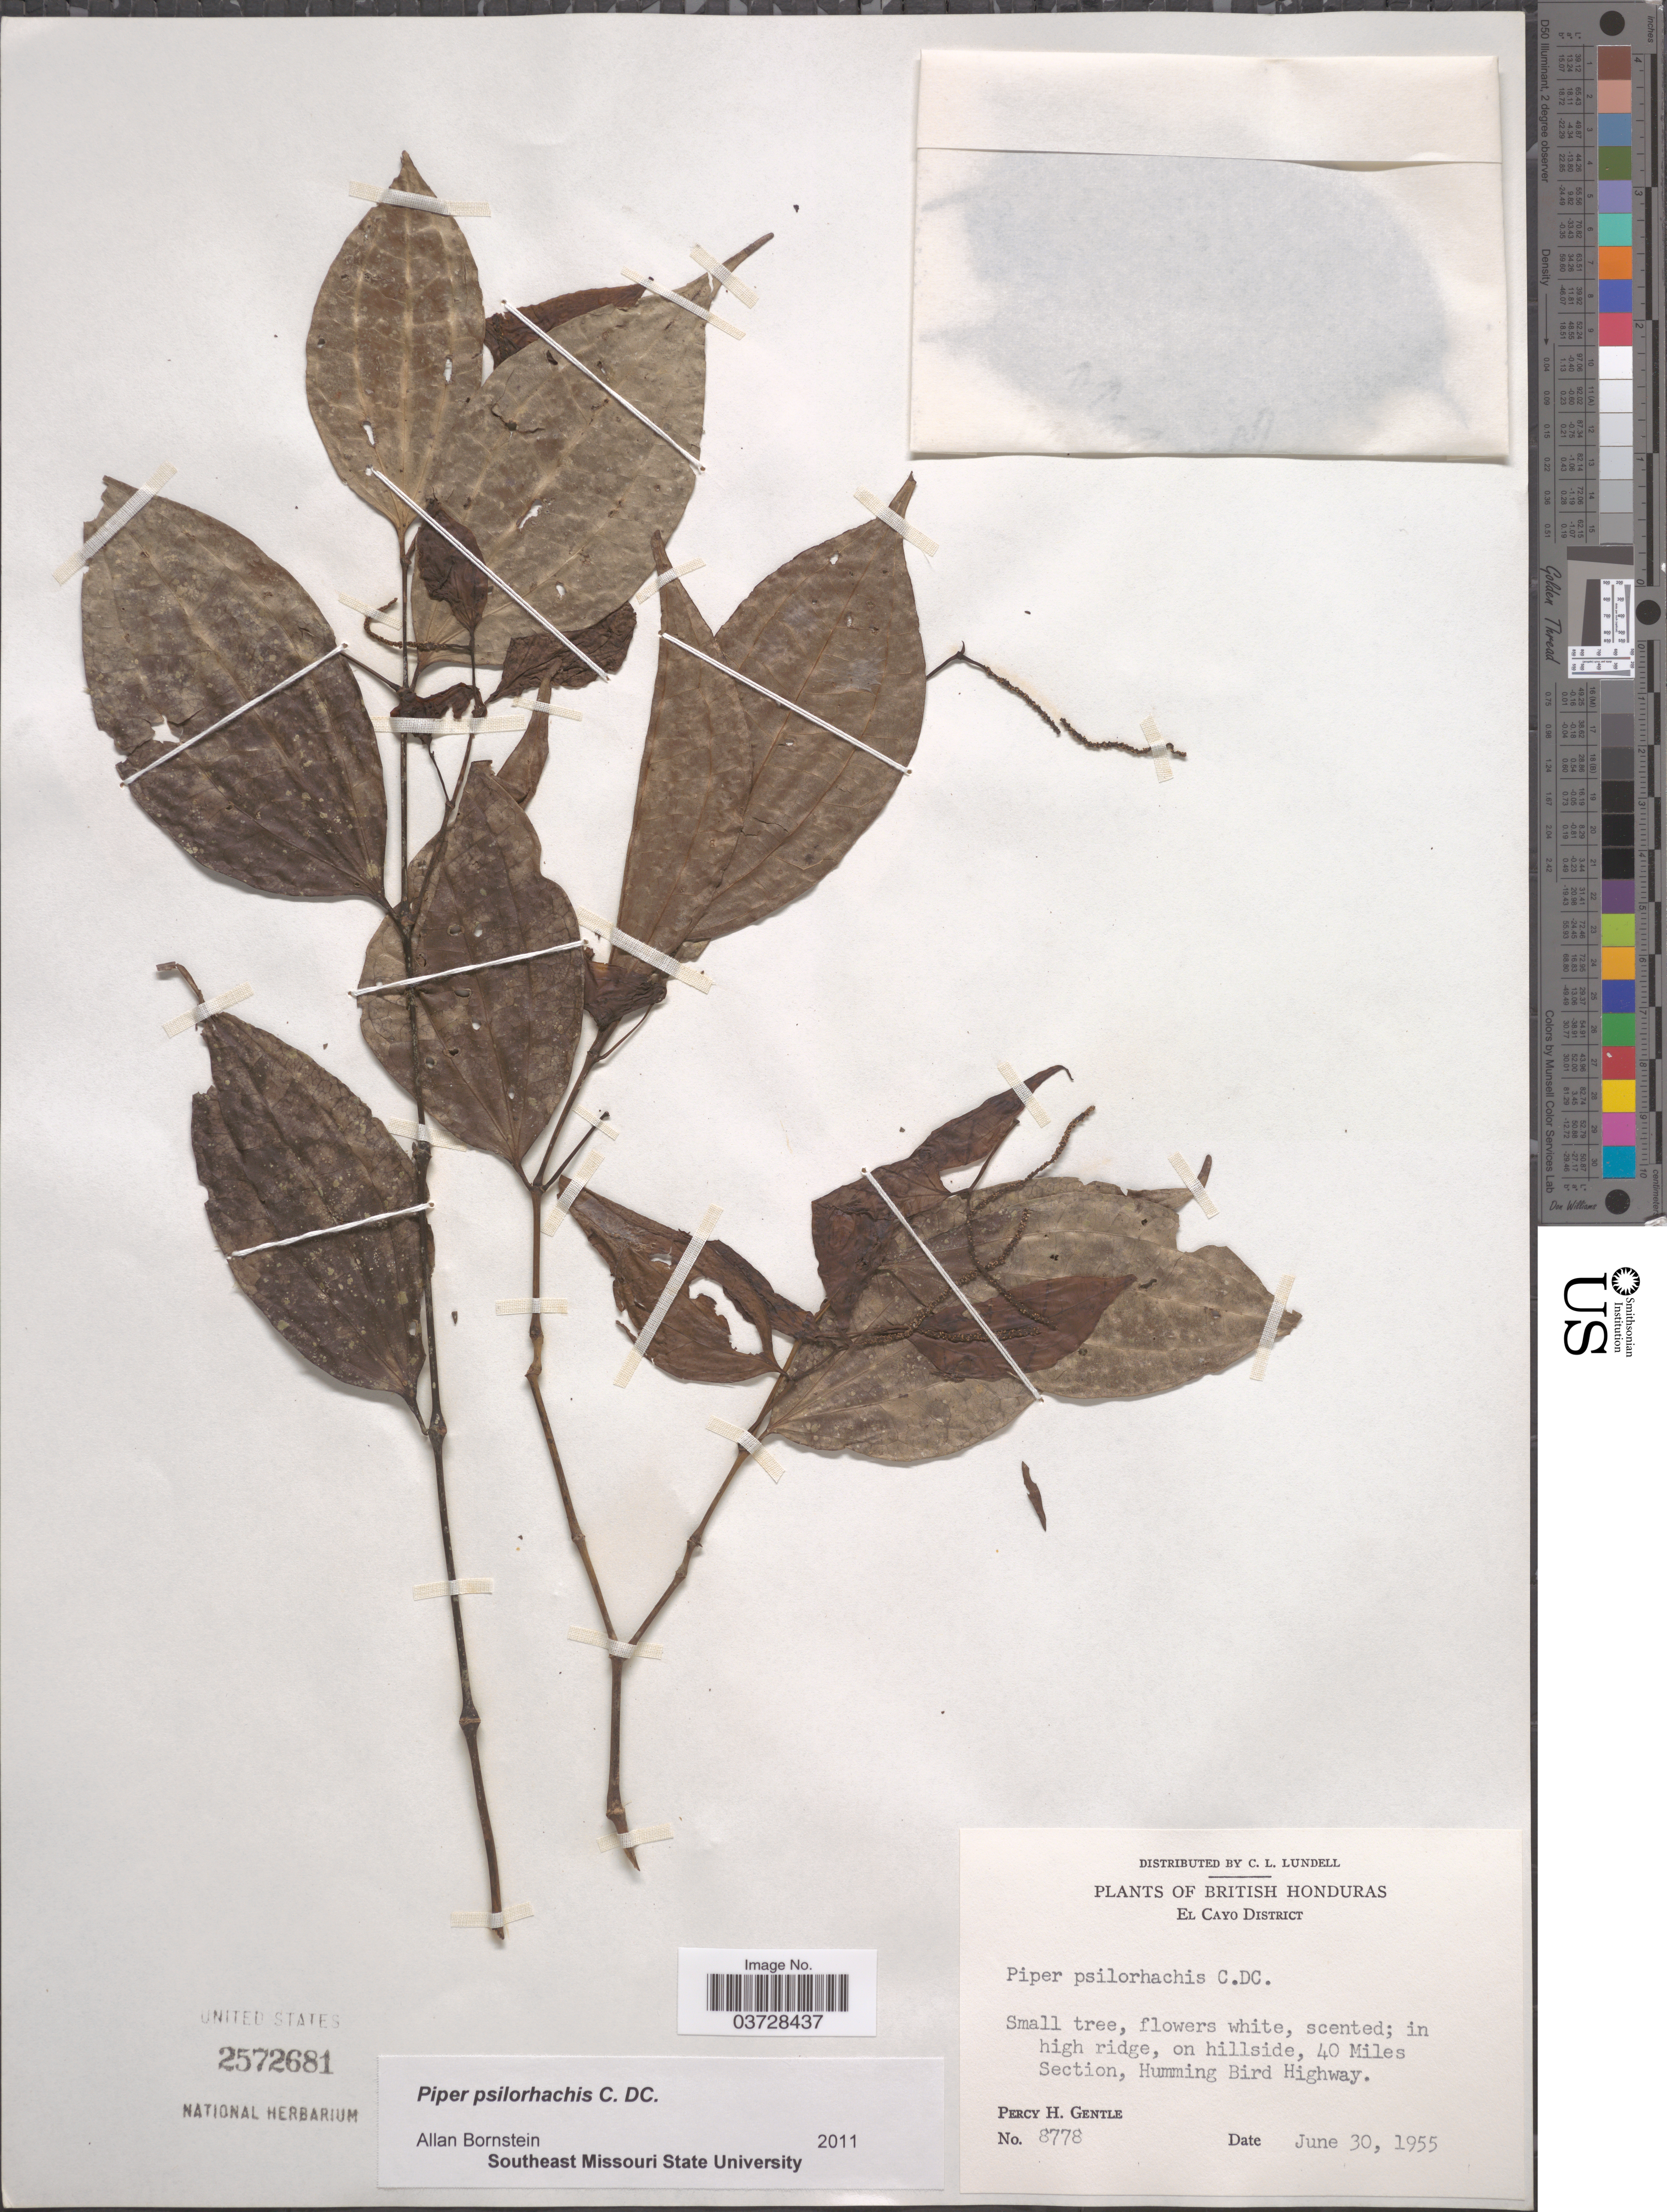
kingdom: Plantae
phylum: Tracheophyta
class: Magnoliopsida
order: Piperales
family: Piperaceae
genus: Piper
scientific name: Piper psilorhachis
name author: C. DC.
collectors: P. H. Gentle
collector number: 8778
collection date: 1955-06-30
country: Belize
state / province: Cayo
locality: British Honduras. El Cayo District. 40 Miles Section, Humming Bird Highway.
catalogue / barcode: US 2572681